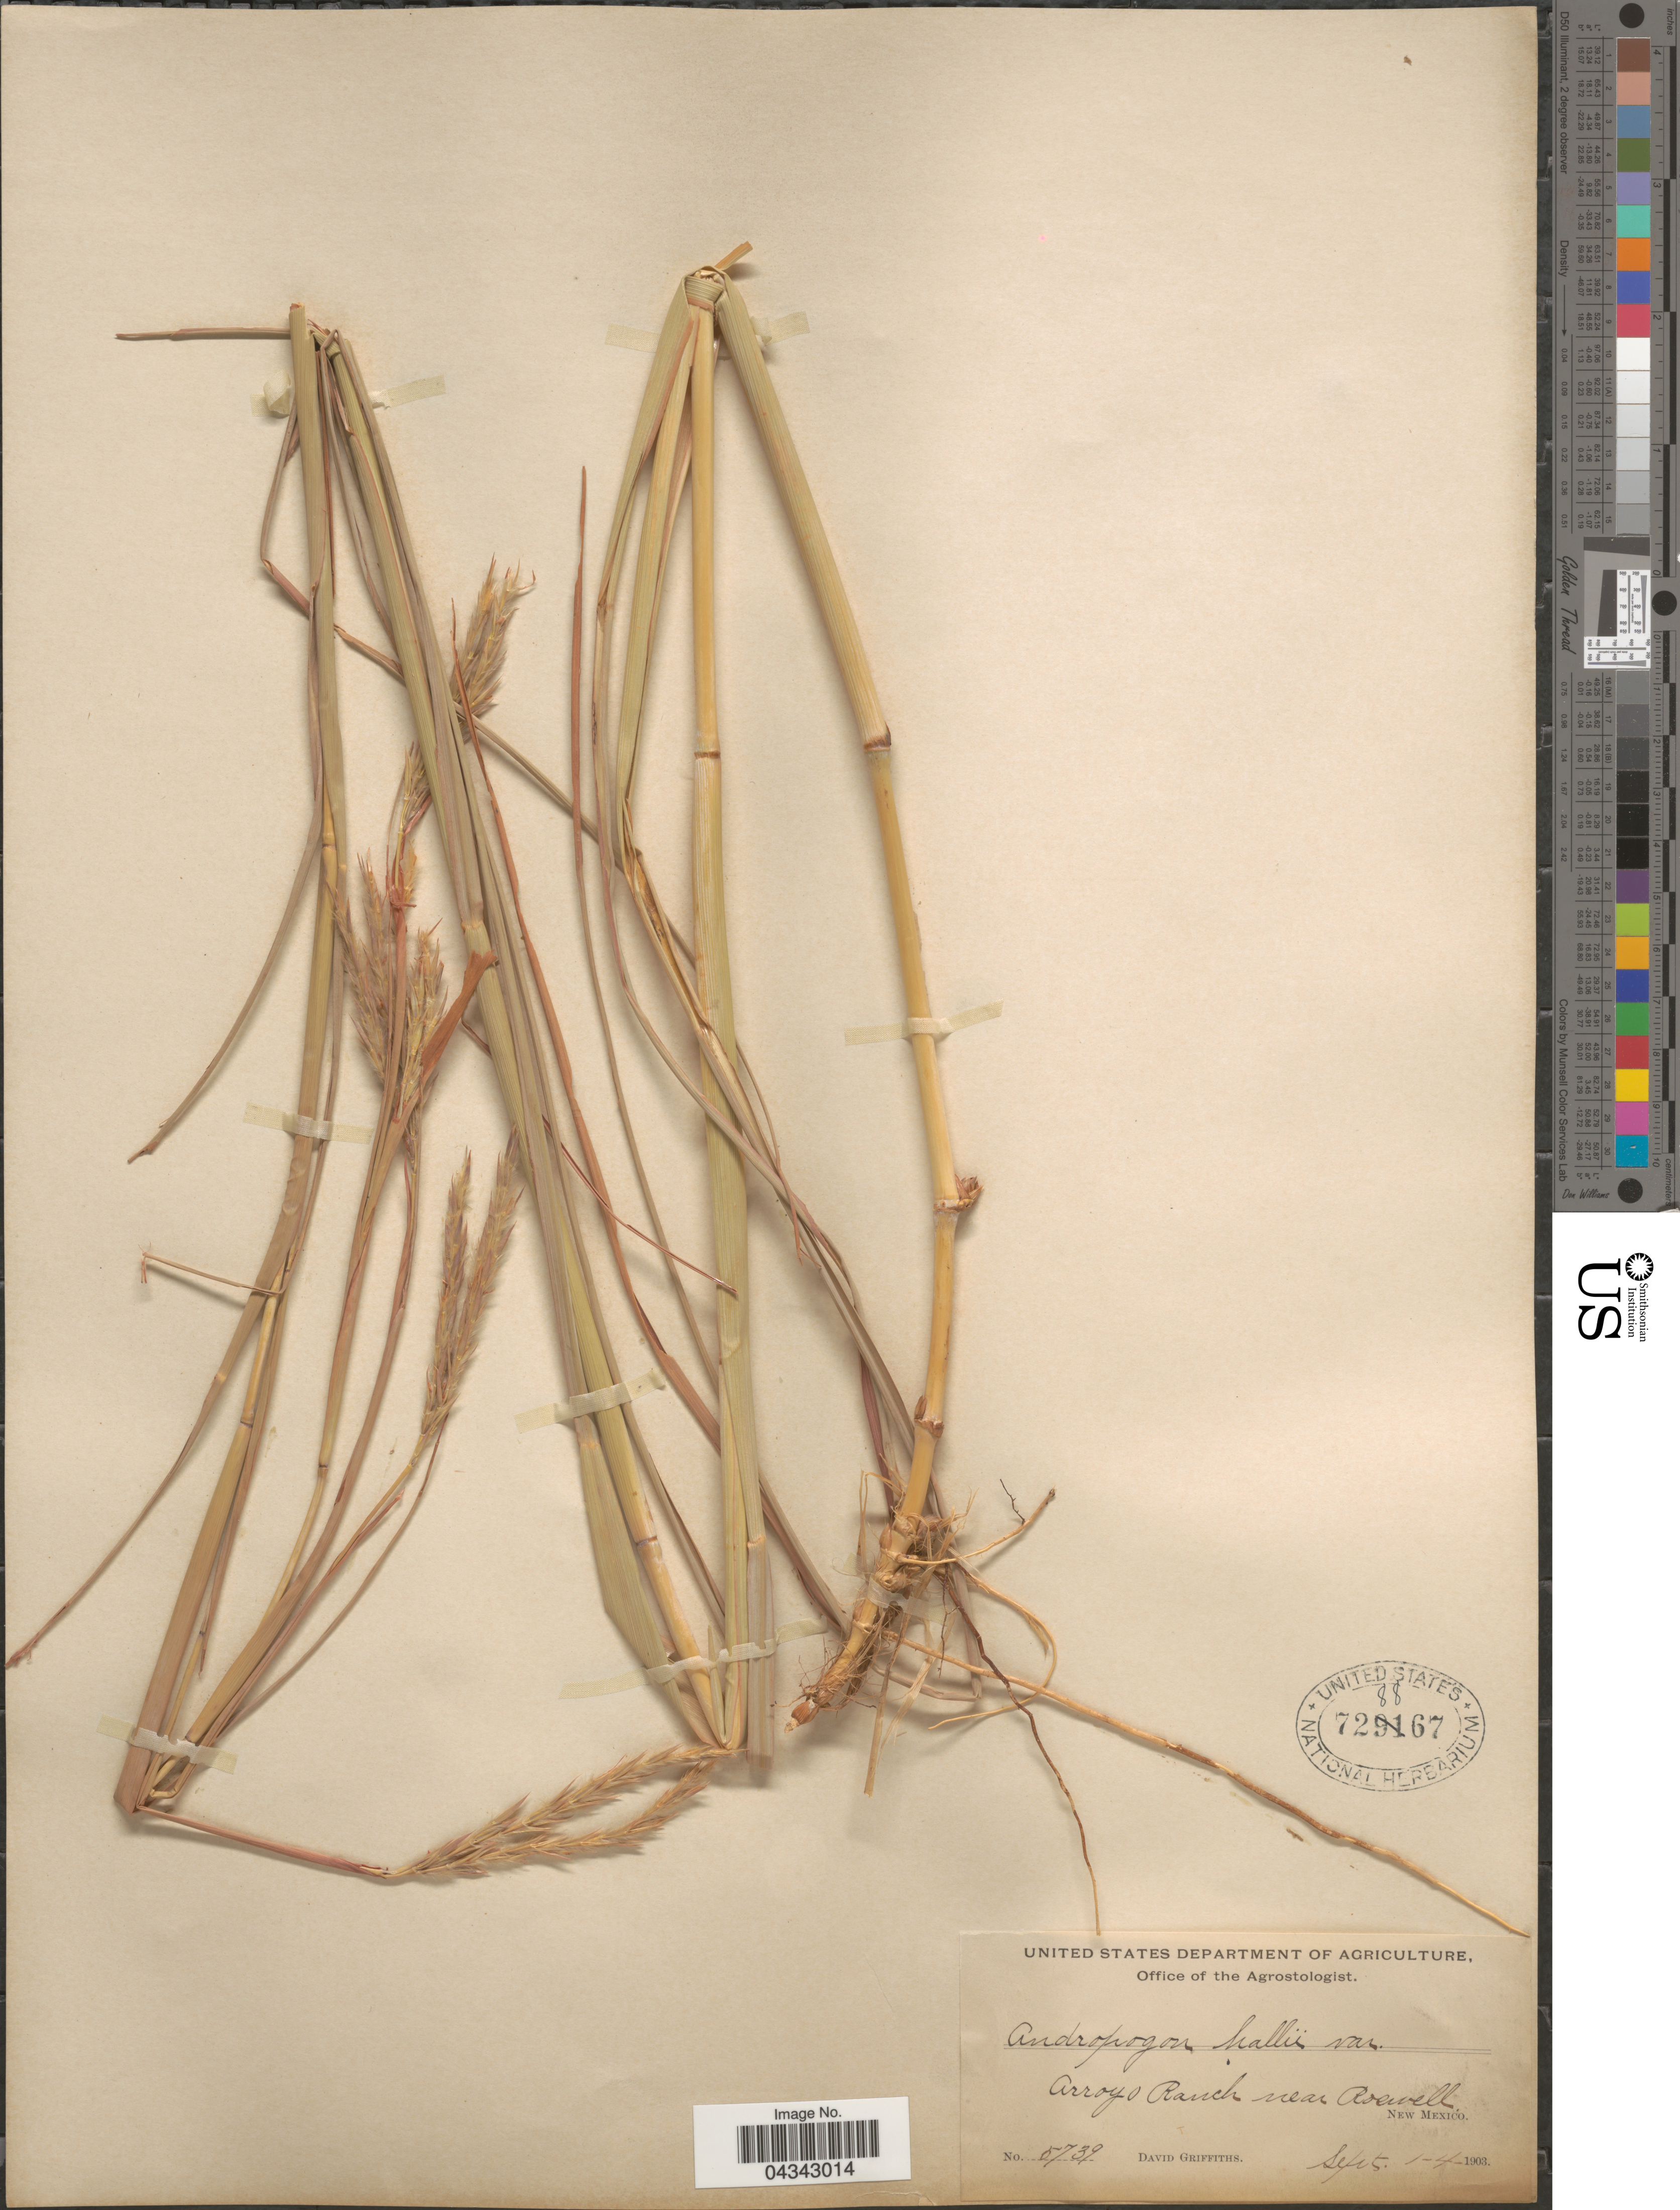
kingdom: Plantae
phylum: Tracheophyta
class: Liliopsida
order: Poales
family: Poaceae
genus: Andropogon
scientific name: Andropogon gerardii subsp. hallii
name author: (Hack.) Wipff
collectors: D. Griffiths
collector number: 5739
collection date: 1903-09-01/1903-09-04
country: United States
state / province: New Mexico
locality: Arroyo Ranch near Roswell.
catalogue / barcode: US 728867